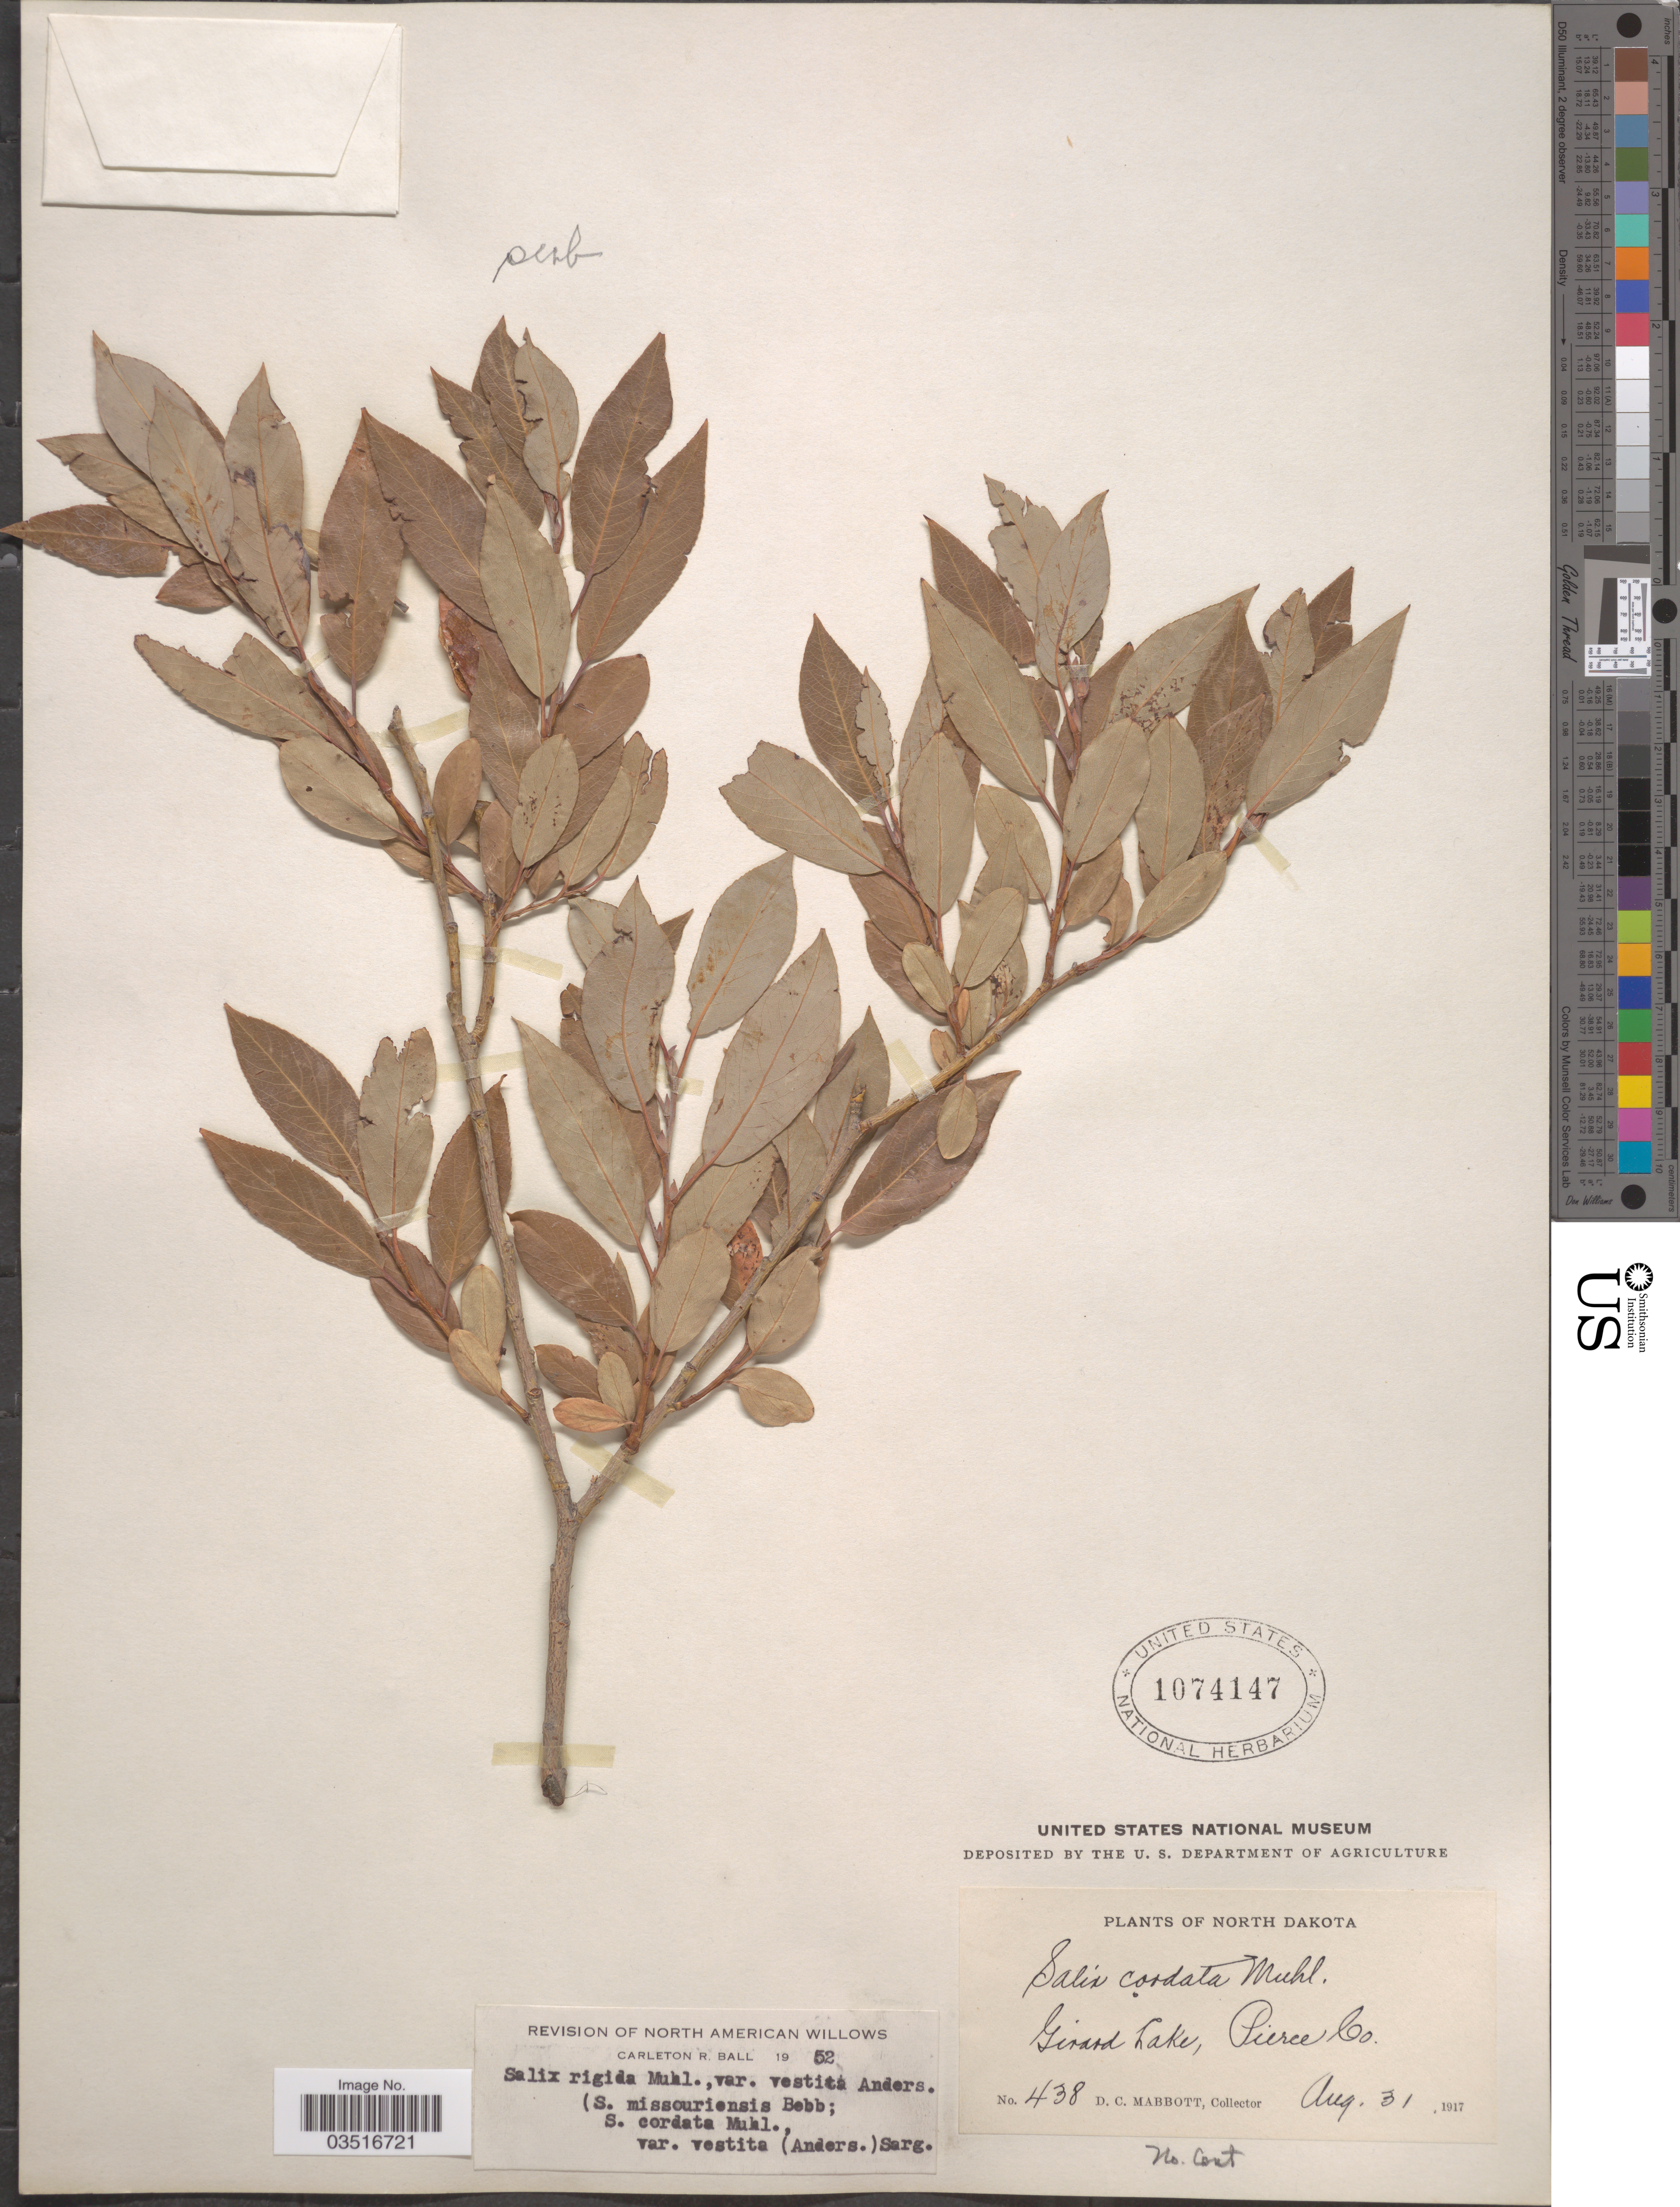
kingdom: Plantae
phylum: Tracheophyta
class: Magnoliopsida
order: Malpighiales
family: Salicaceae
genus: Salix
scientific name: Salix rigida var. vestita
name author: (Andersson) C.R. Ball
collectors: D. Mabbott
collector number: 438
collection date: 1917-08-31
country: United States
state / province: North Dakota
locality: Girard Lake, Pierce Co.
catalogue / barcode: US 1074147